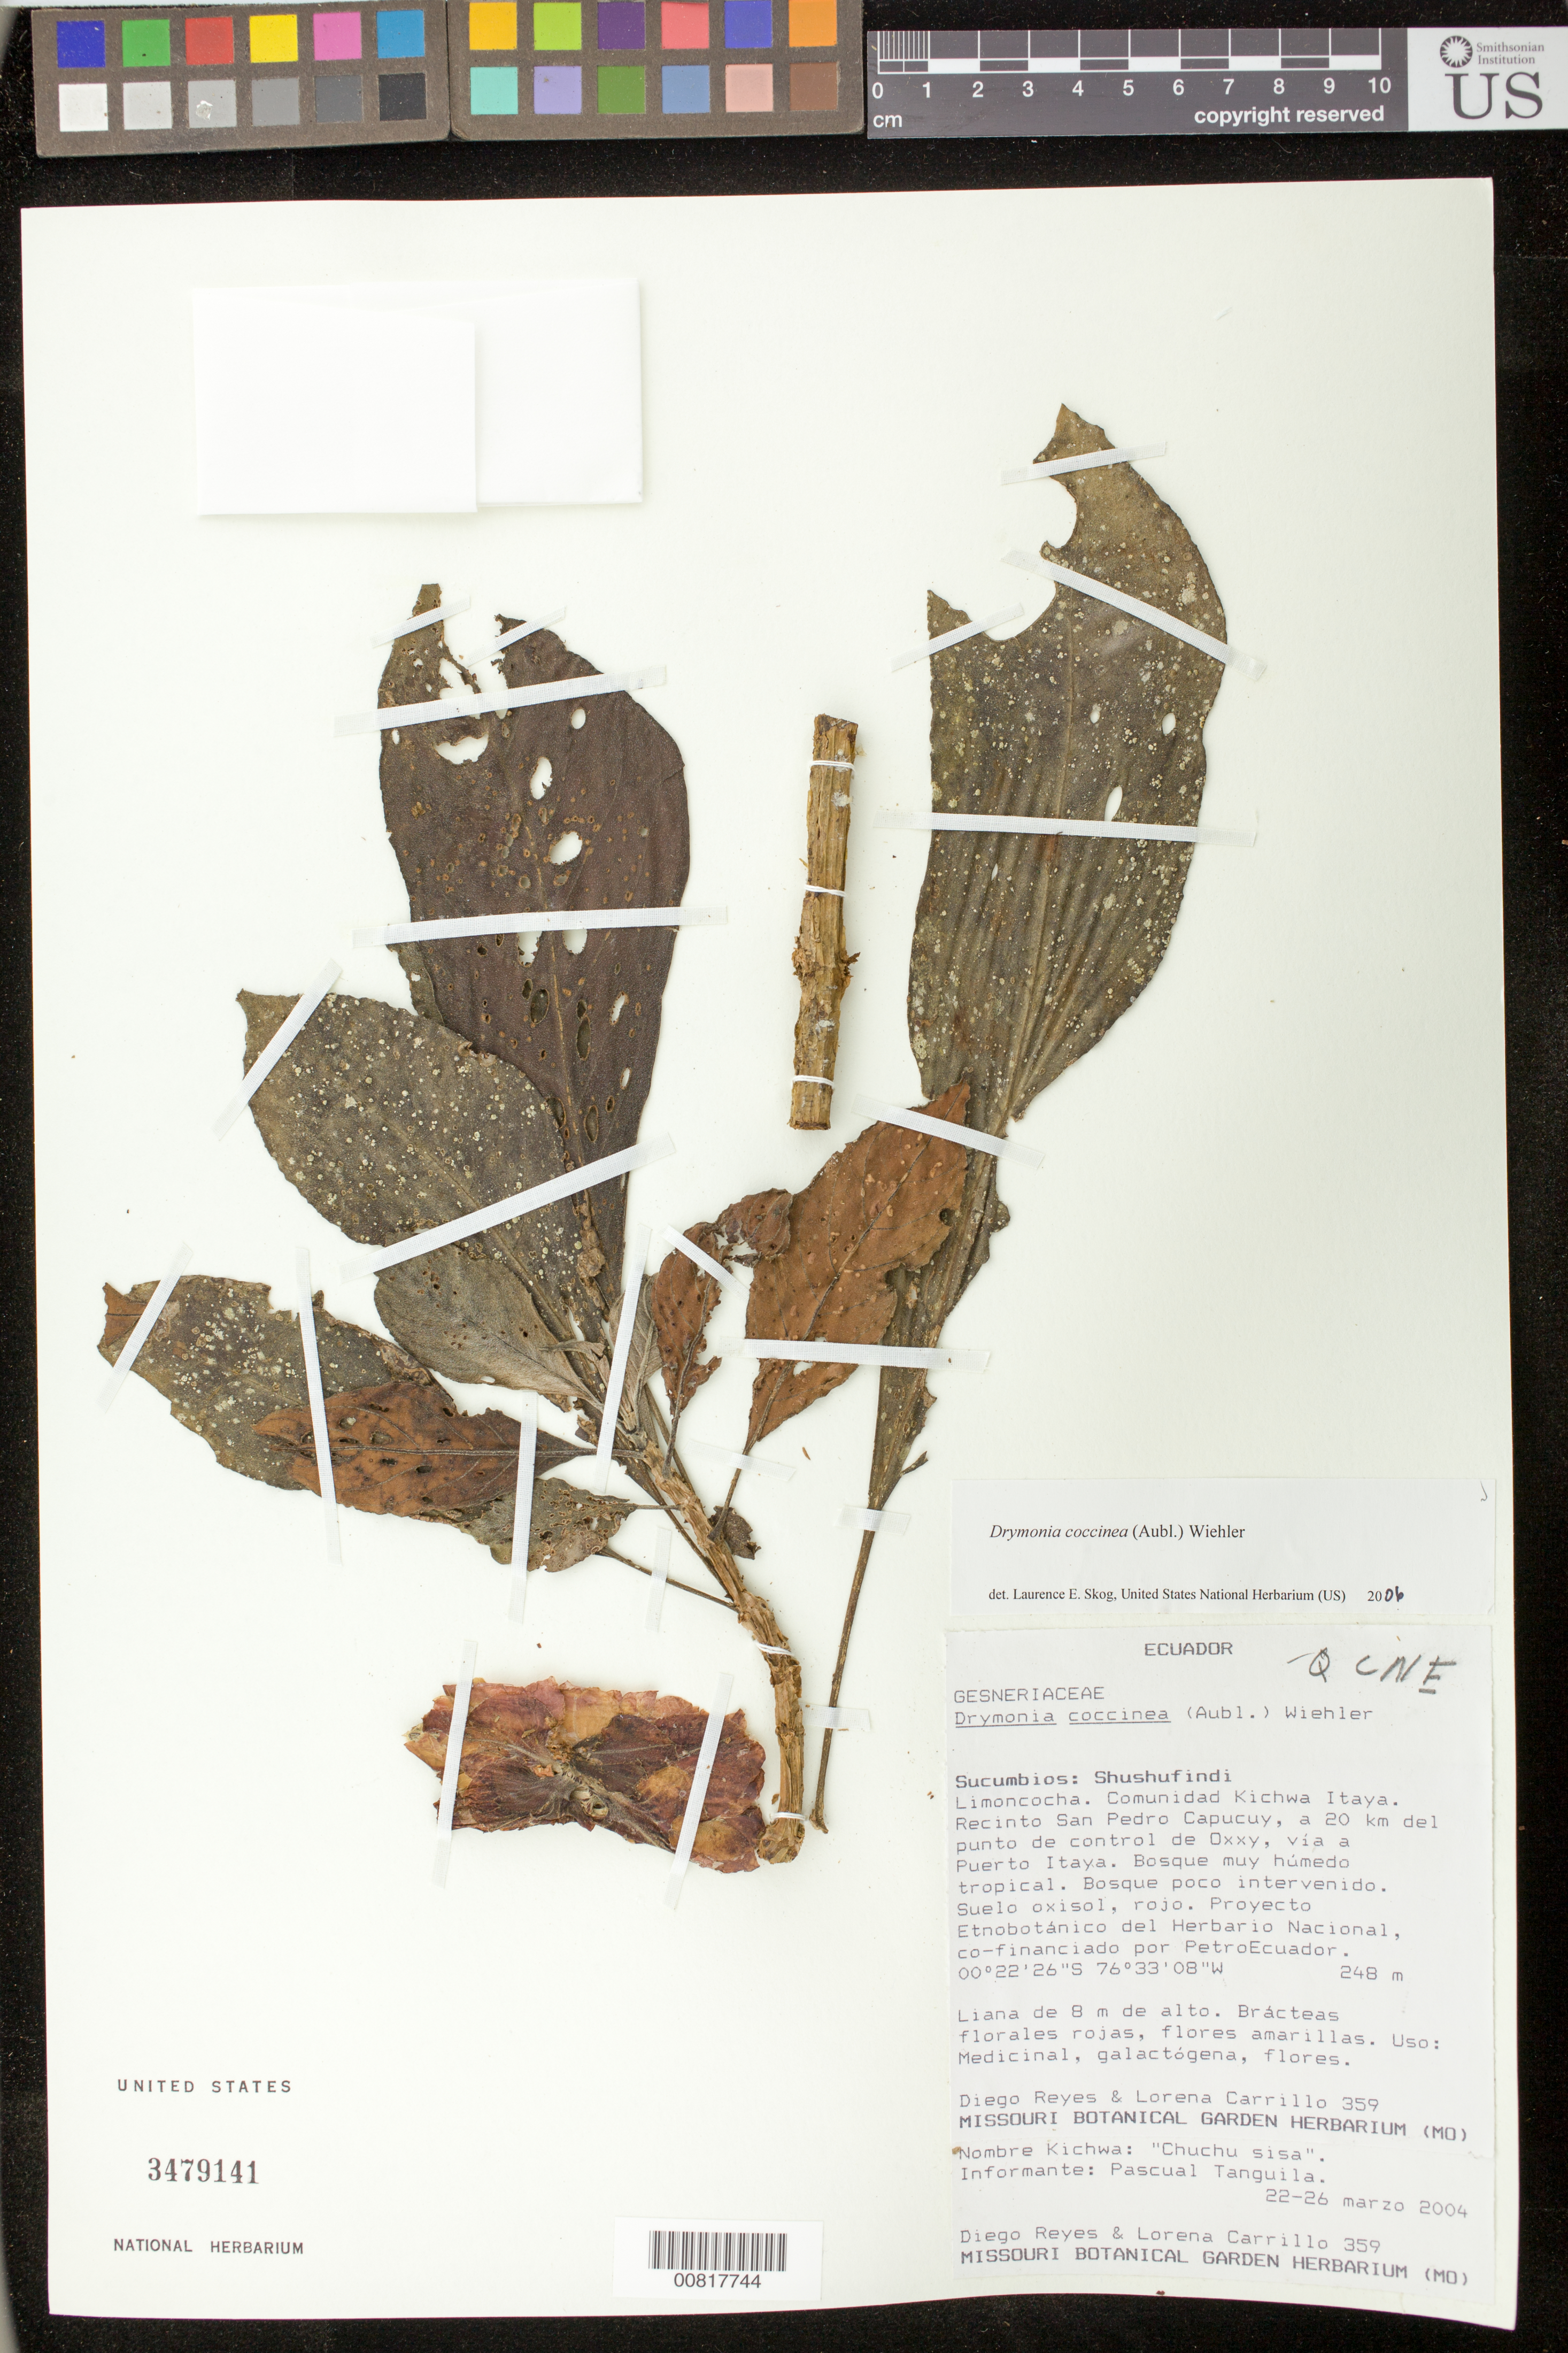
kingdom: Plantae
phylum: Tracheophyta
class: Magnoliopsida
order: Lamiales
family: Gesneriaceae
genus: Drymonia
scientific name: Drymonia coccinea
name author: (Aubl.) Wiehler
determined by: Skog, Laurence E.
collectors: D. Reyes & L. Carrillo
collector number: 359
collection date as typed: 22-26 Mar 2004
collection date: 2004-03-22/2004-03-26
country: Ecuador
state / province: Sucumbíos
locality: Sucumbios: Shushufindi. Limoncocha. Comunidad Kichwa Itaya. Recinto San Pedro Capucuy, a 20 km del punto de control de Oxxy, via a Puerto Itaya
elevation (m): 248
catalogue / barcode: US 3479141